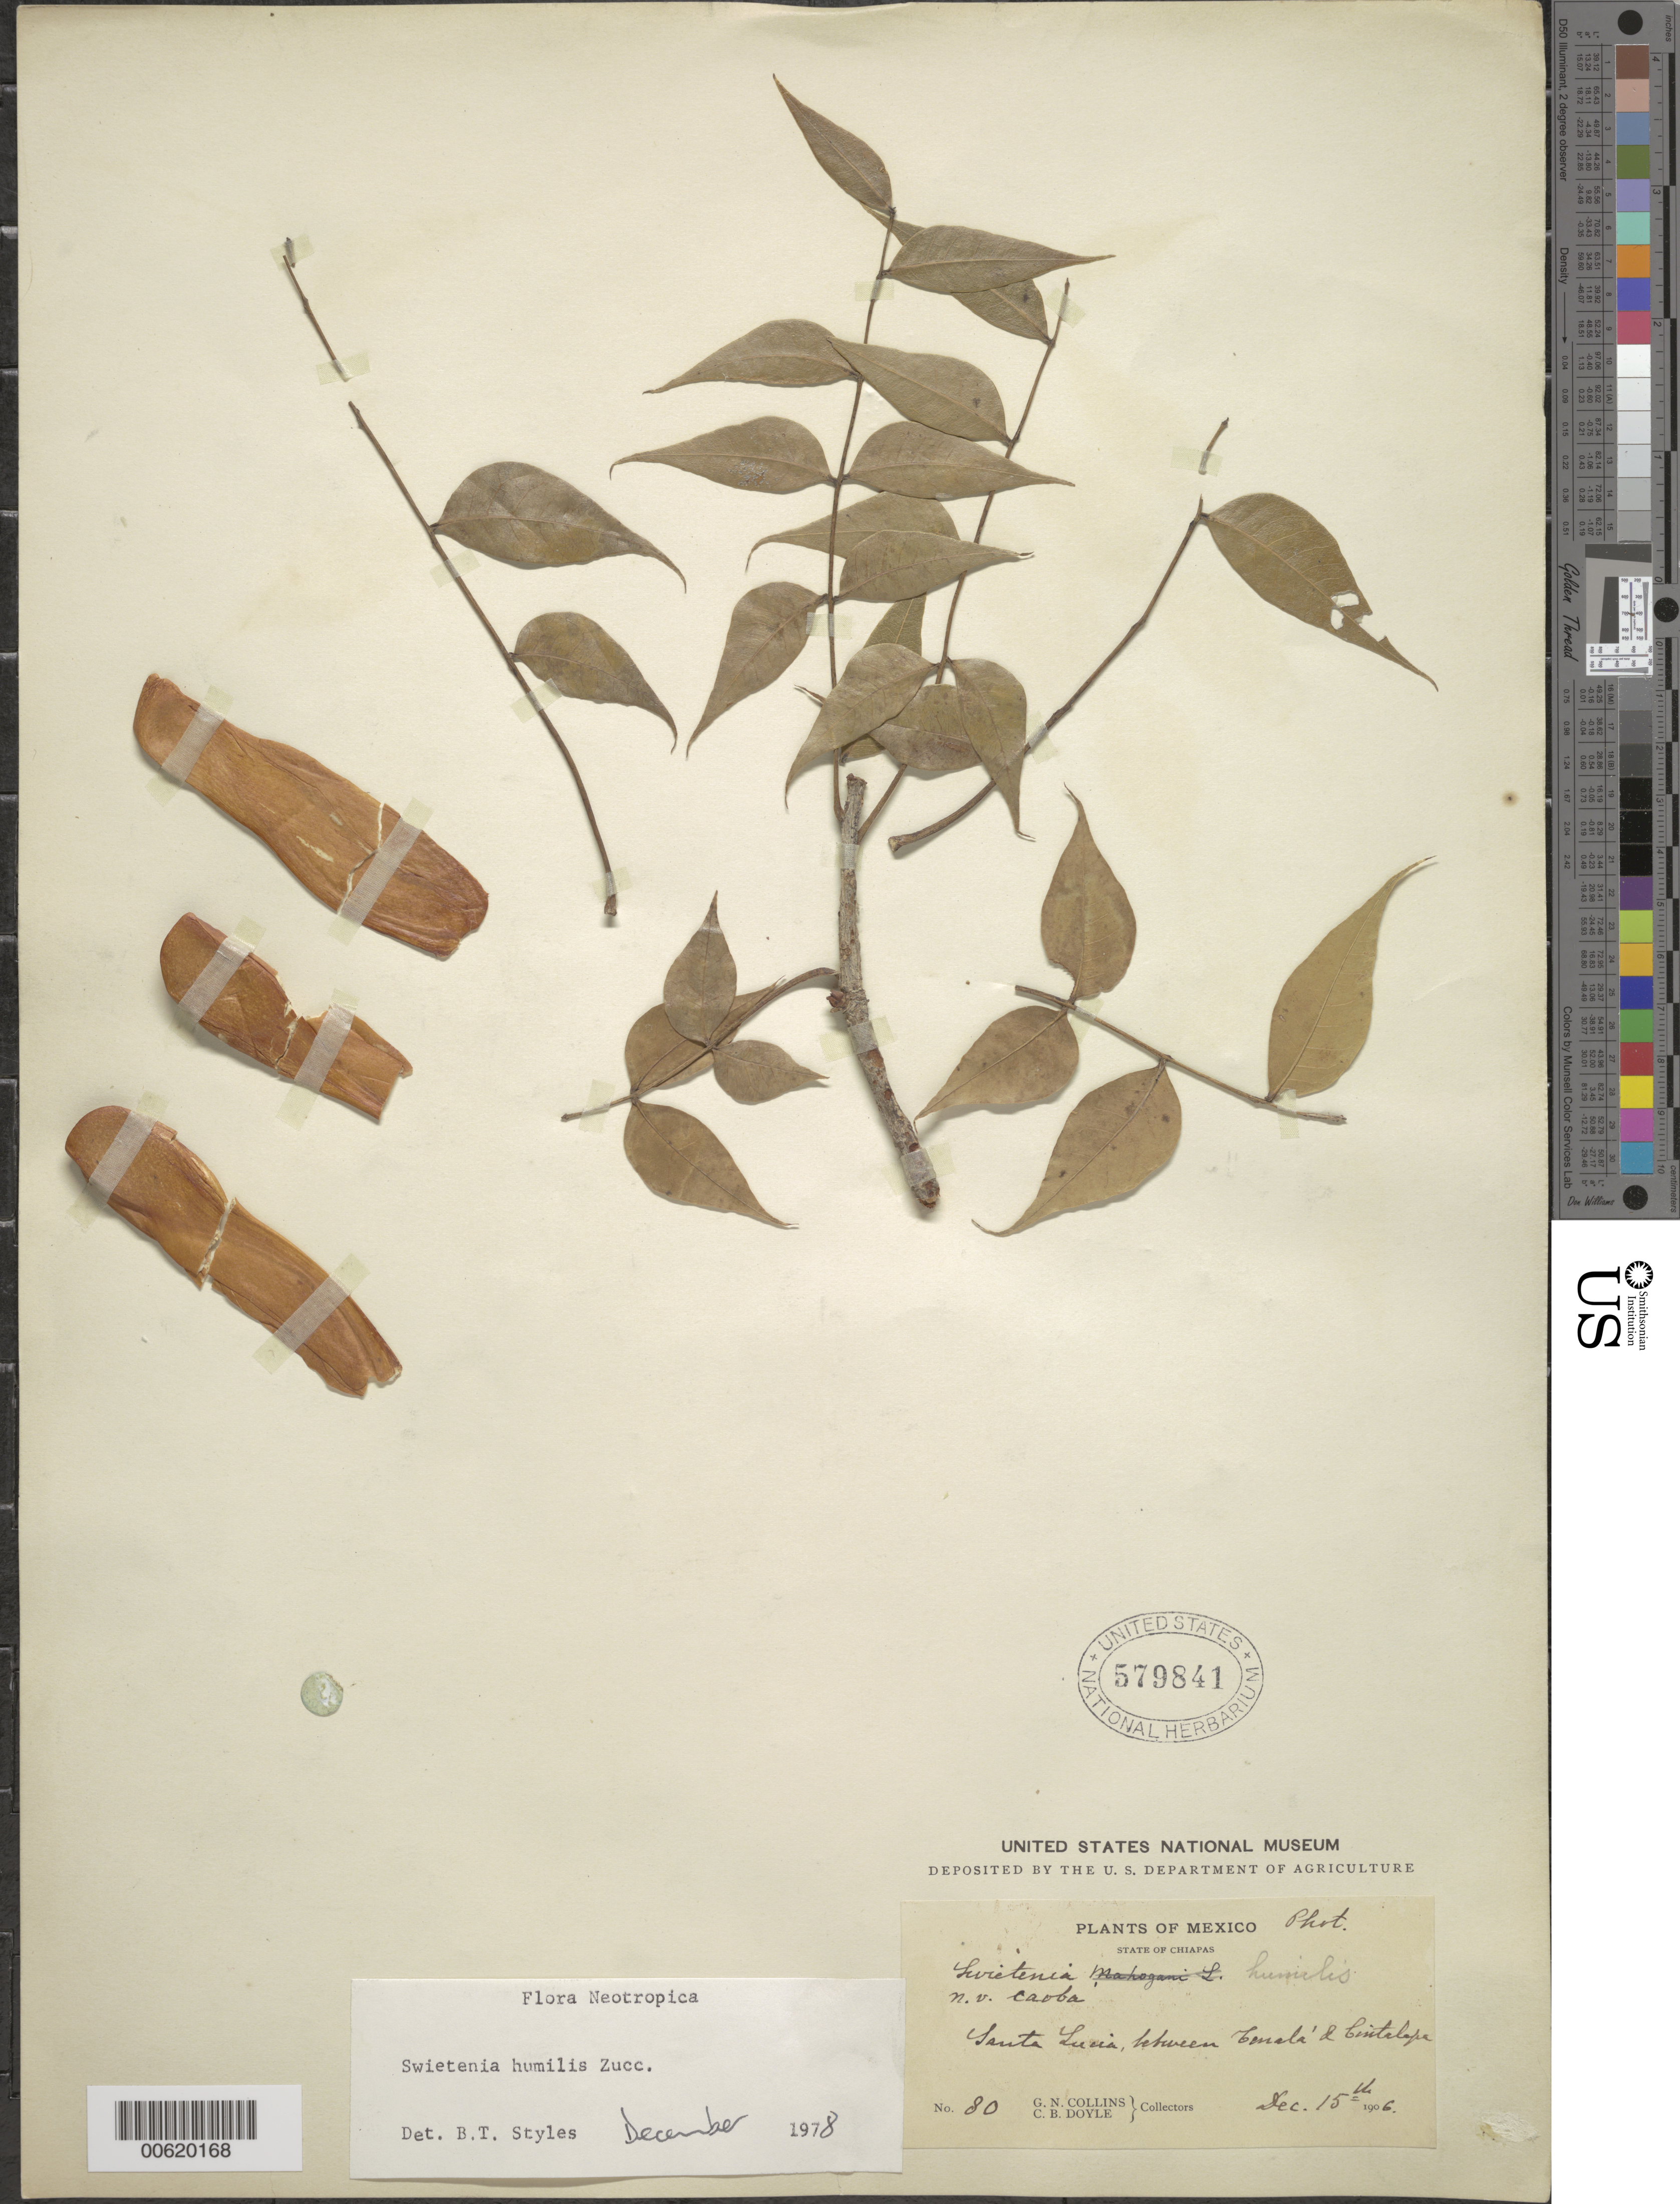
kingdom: Plantae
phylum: Tracheophyta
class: Magnoliopsida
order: Sapindales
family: Meliaceae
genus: Swietenia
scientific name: Swietenia humilis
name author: Zucc.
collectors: G. Collins & C. Doyle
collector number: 80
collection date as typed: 15 Dec 1906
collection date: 1906-12-15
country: Mexico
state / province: Chiapas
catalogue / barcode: US 579841